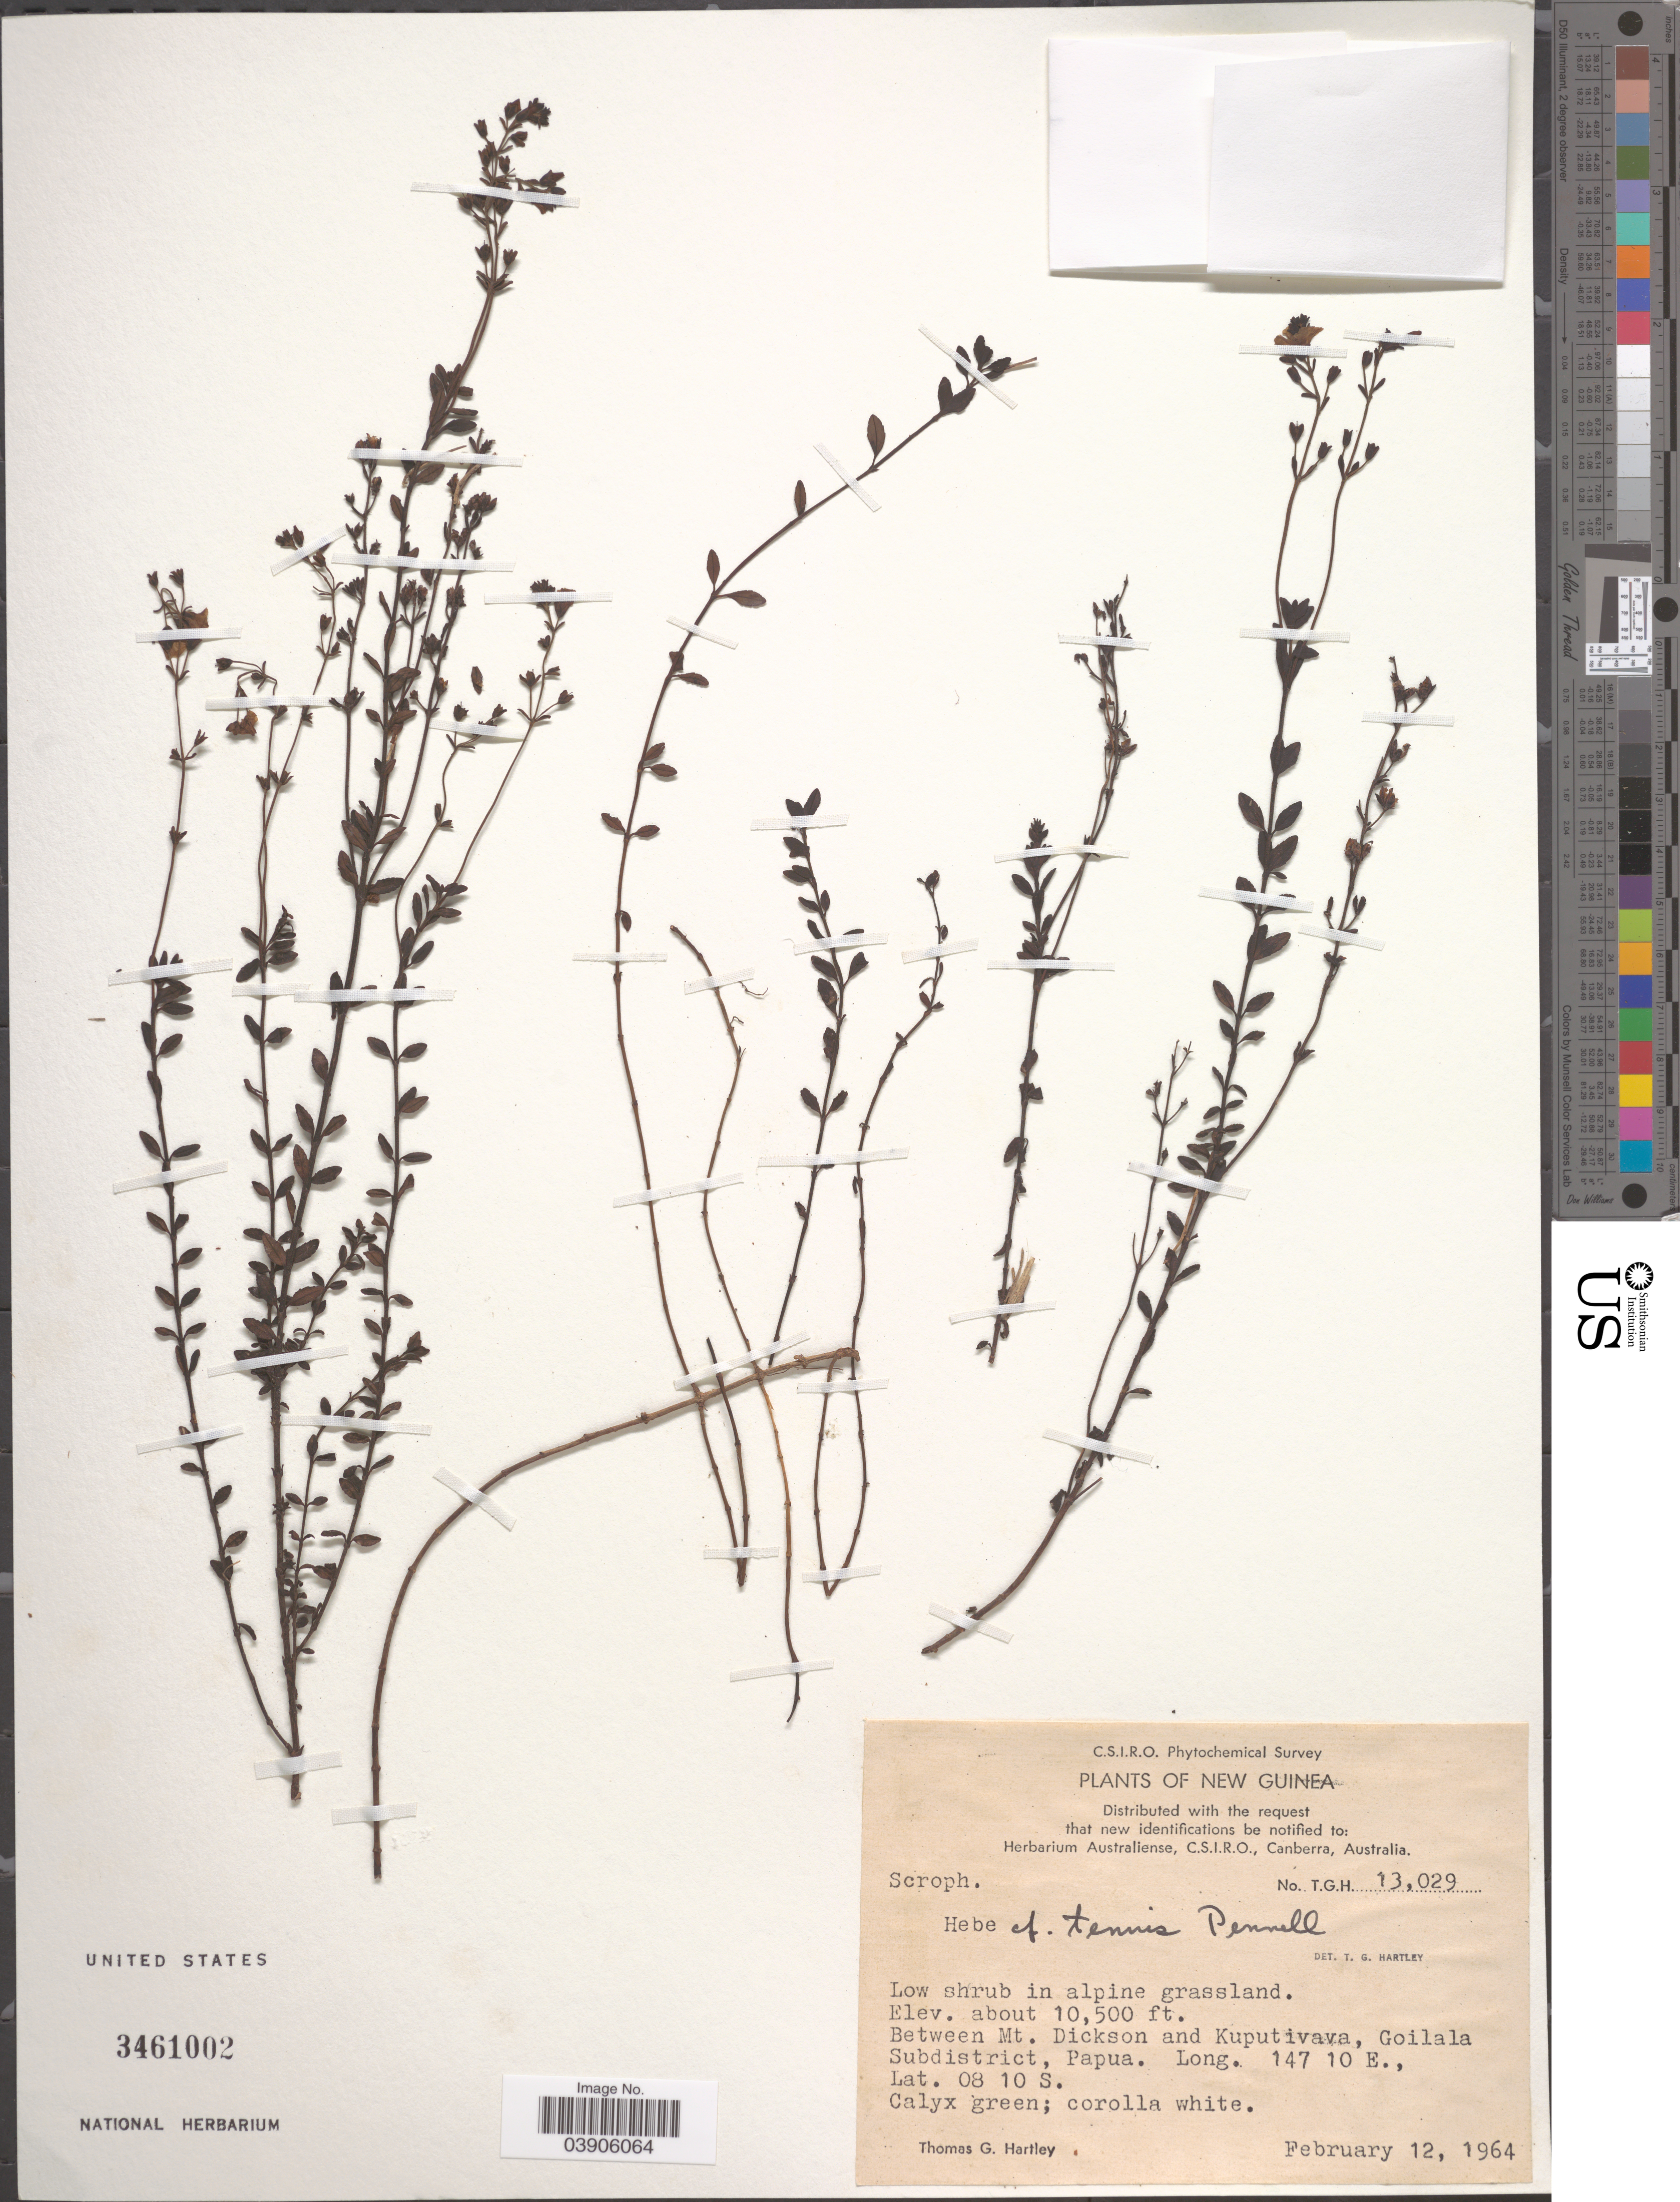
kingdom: Plantae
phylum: Tracheophyta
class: Magnoliopsida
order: Lamiales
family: Plantaginaceae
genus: Hebe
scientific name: Hebe tenuis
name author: Pennell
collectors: T. G. Hartley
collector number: TGH 13029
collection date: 1964-02-12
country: Papua New Guinea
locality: New Guinea. Between Mt. Dickson and Kuputivava, Goilala Subdistrict, Papua.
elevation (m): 3200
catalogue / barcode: US 3461002